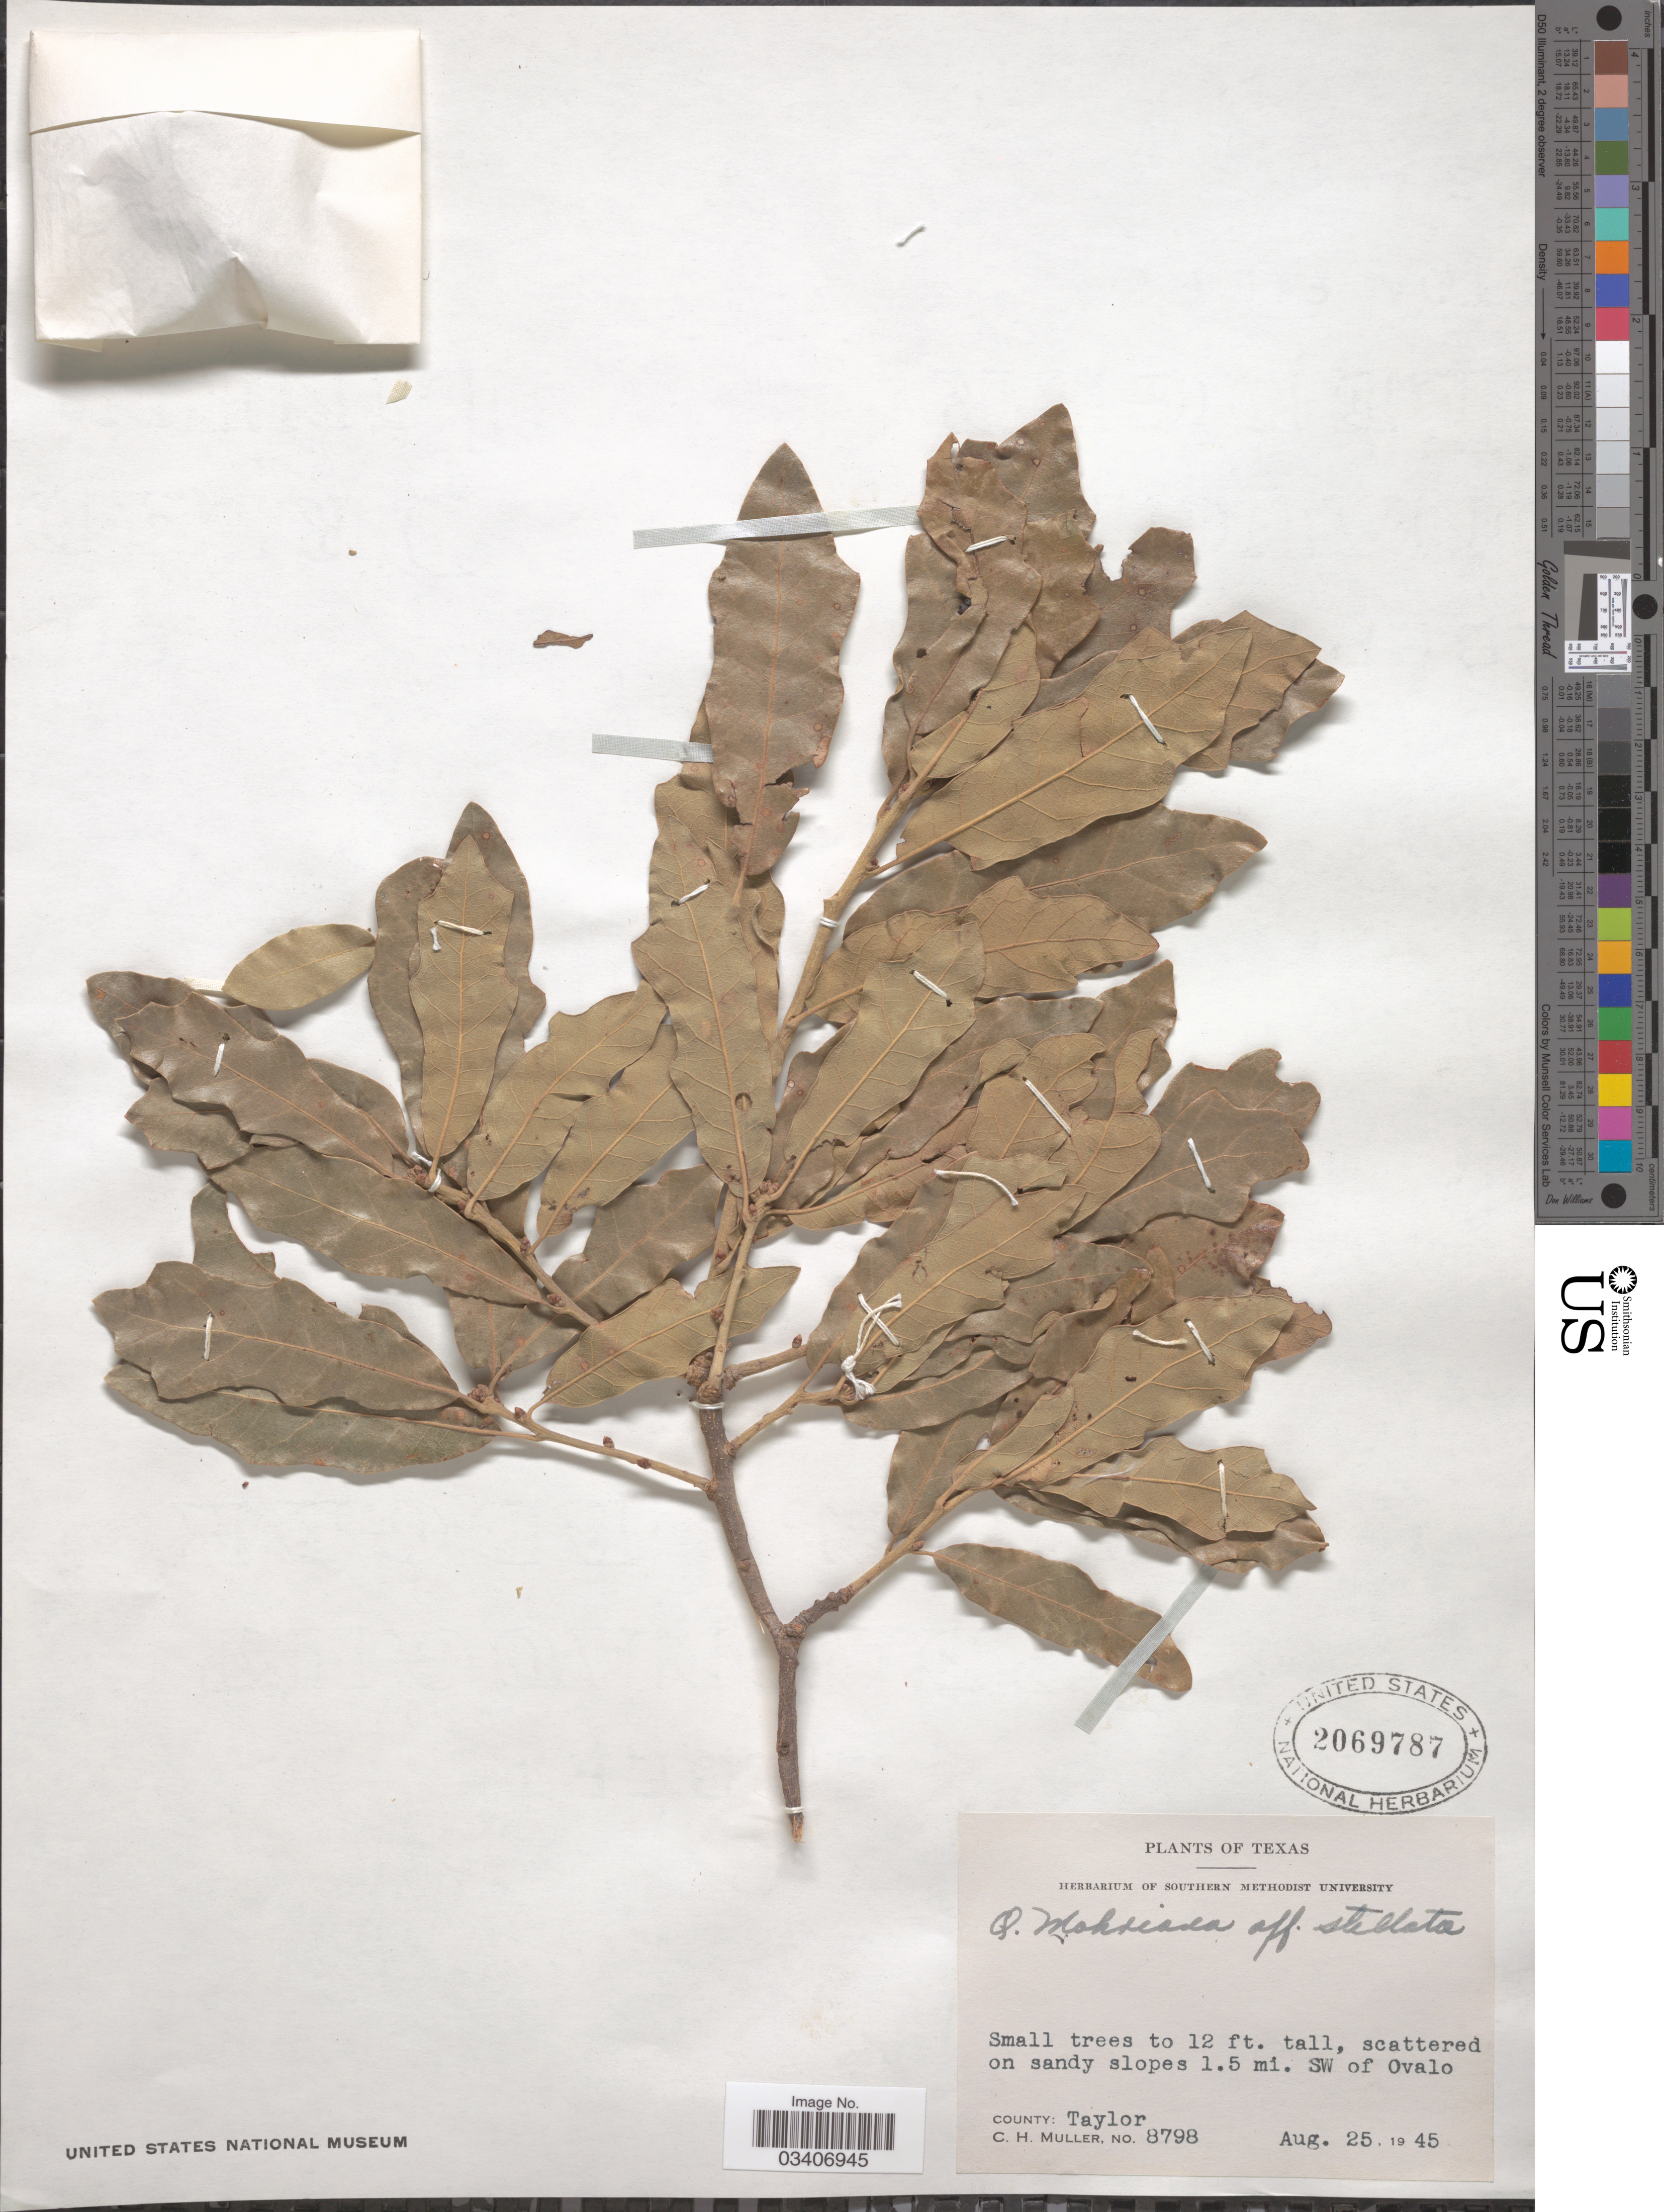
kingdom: Plantae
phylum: Tracheophyta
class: Magnoliopsida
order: Fagales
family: Fagaceae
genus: Quercus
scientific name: Quercus mohriana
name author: Buckley ex Rydb.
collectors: C. H. Mueller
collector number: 8798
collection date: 1945-08-25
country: United States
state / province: Texas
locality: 1.5 mi. SW of Ovalo. County: Taylor.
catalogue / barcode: US 2069787